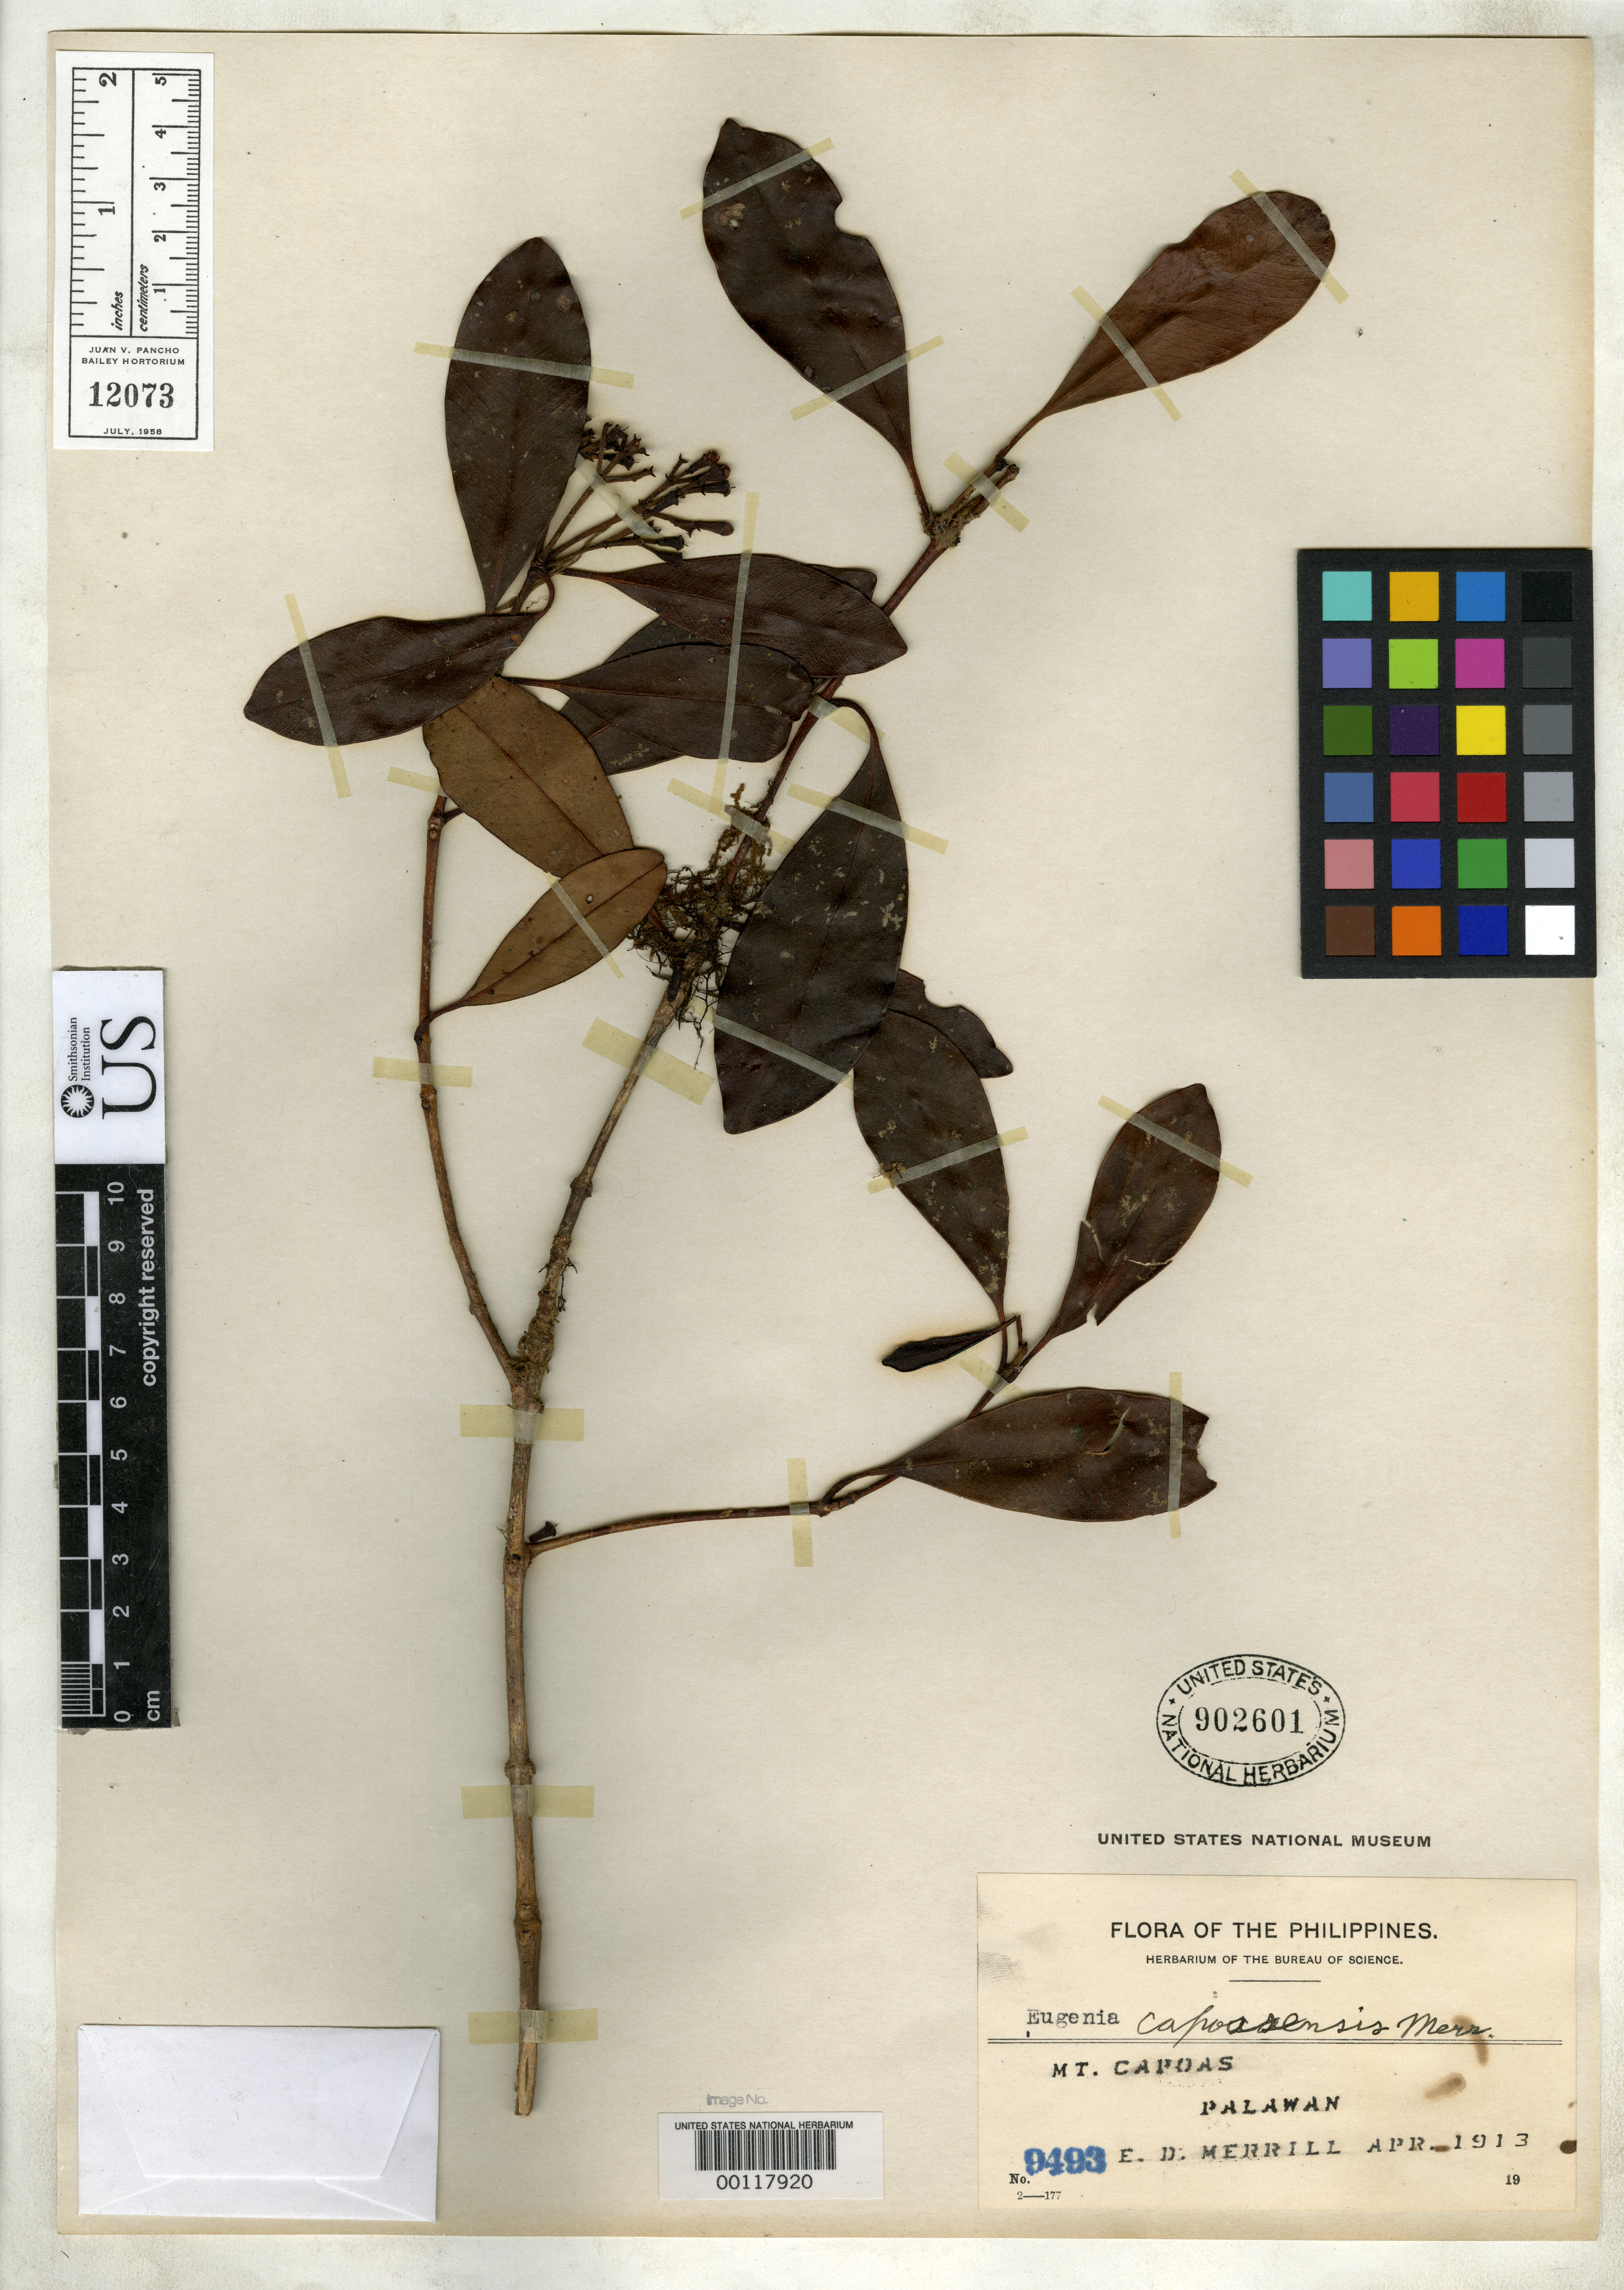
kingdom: Plantae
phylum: Tracheophyta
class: Magnoliopsida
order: Myrtales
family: Myrtaceae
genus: Eugenia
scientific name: Eugenia capoasensis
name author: Merr.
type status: Isotype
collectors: E. D. Merrill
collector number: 9493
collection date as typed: Apr 1913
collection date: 1913-04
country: Philippines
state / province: Mimaropa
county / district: Palawan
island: Palawan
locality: Mt. Capoas.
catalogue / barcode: US 902601